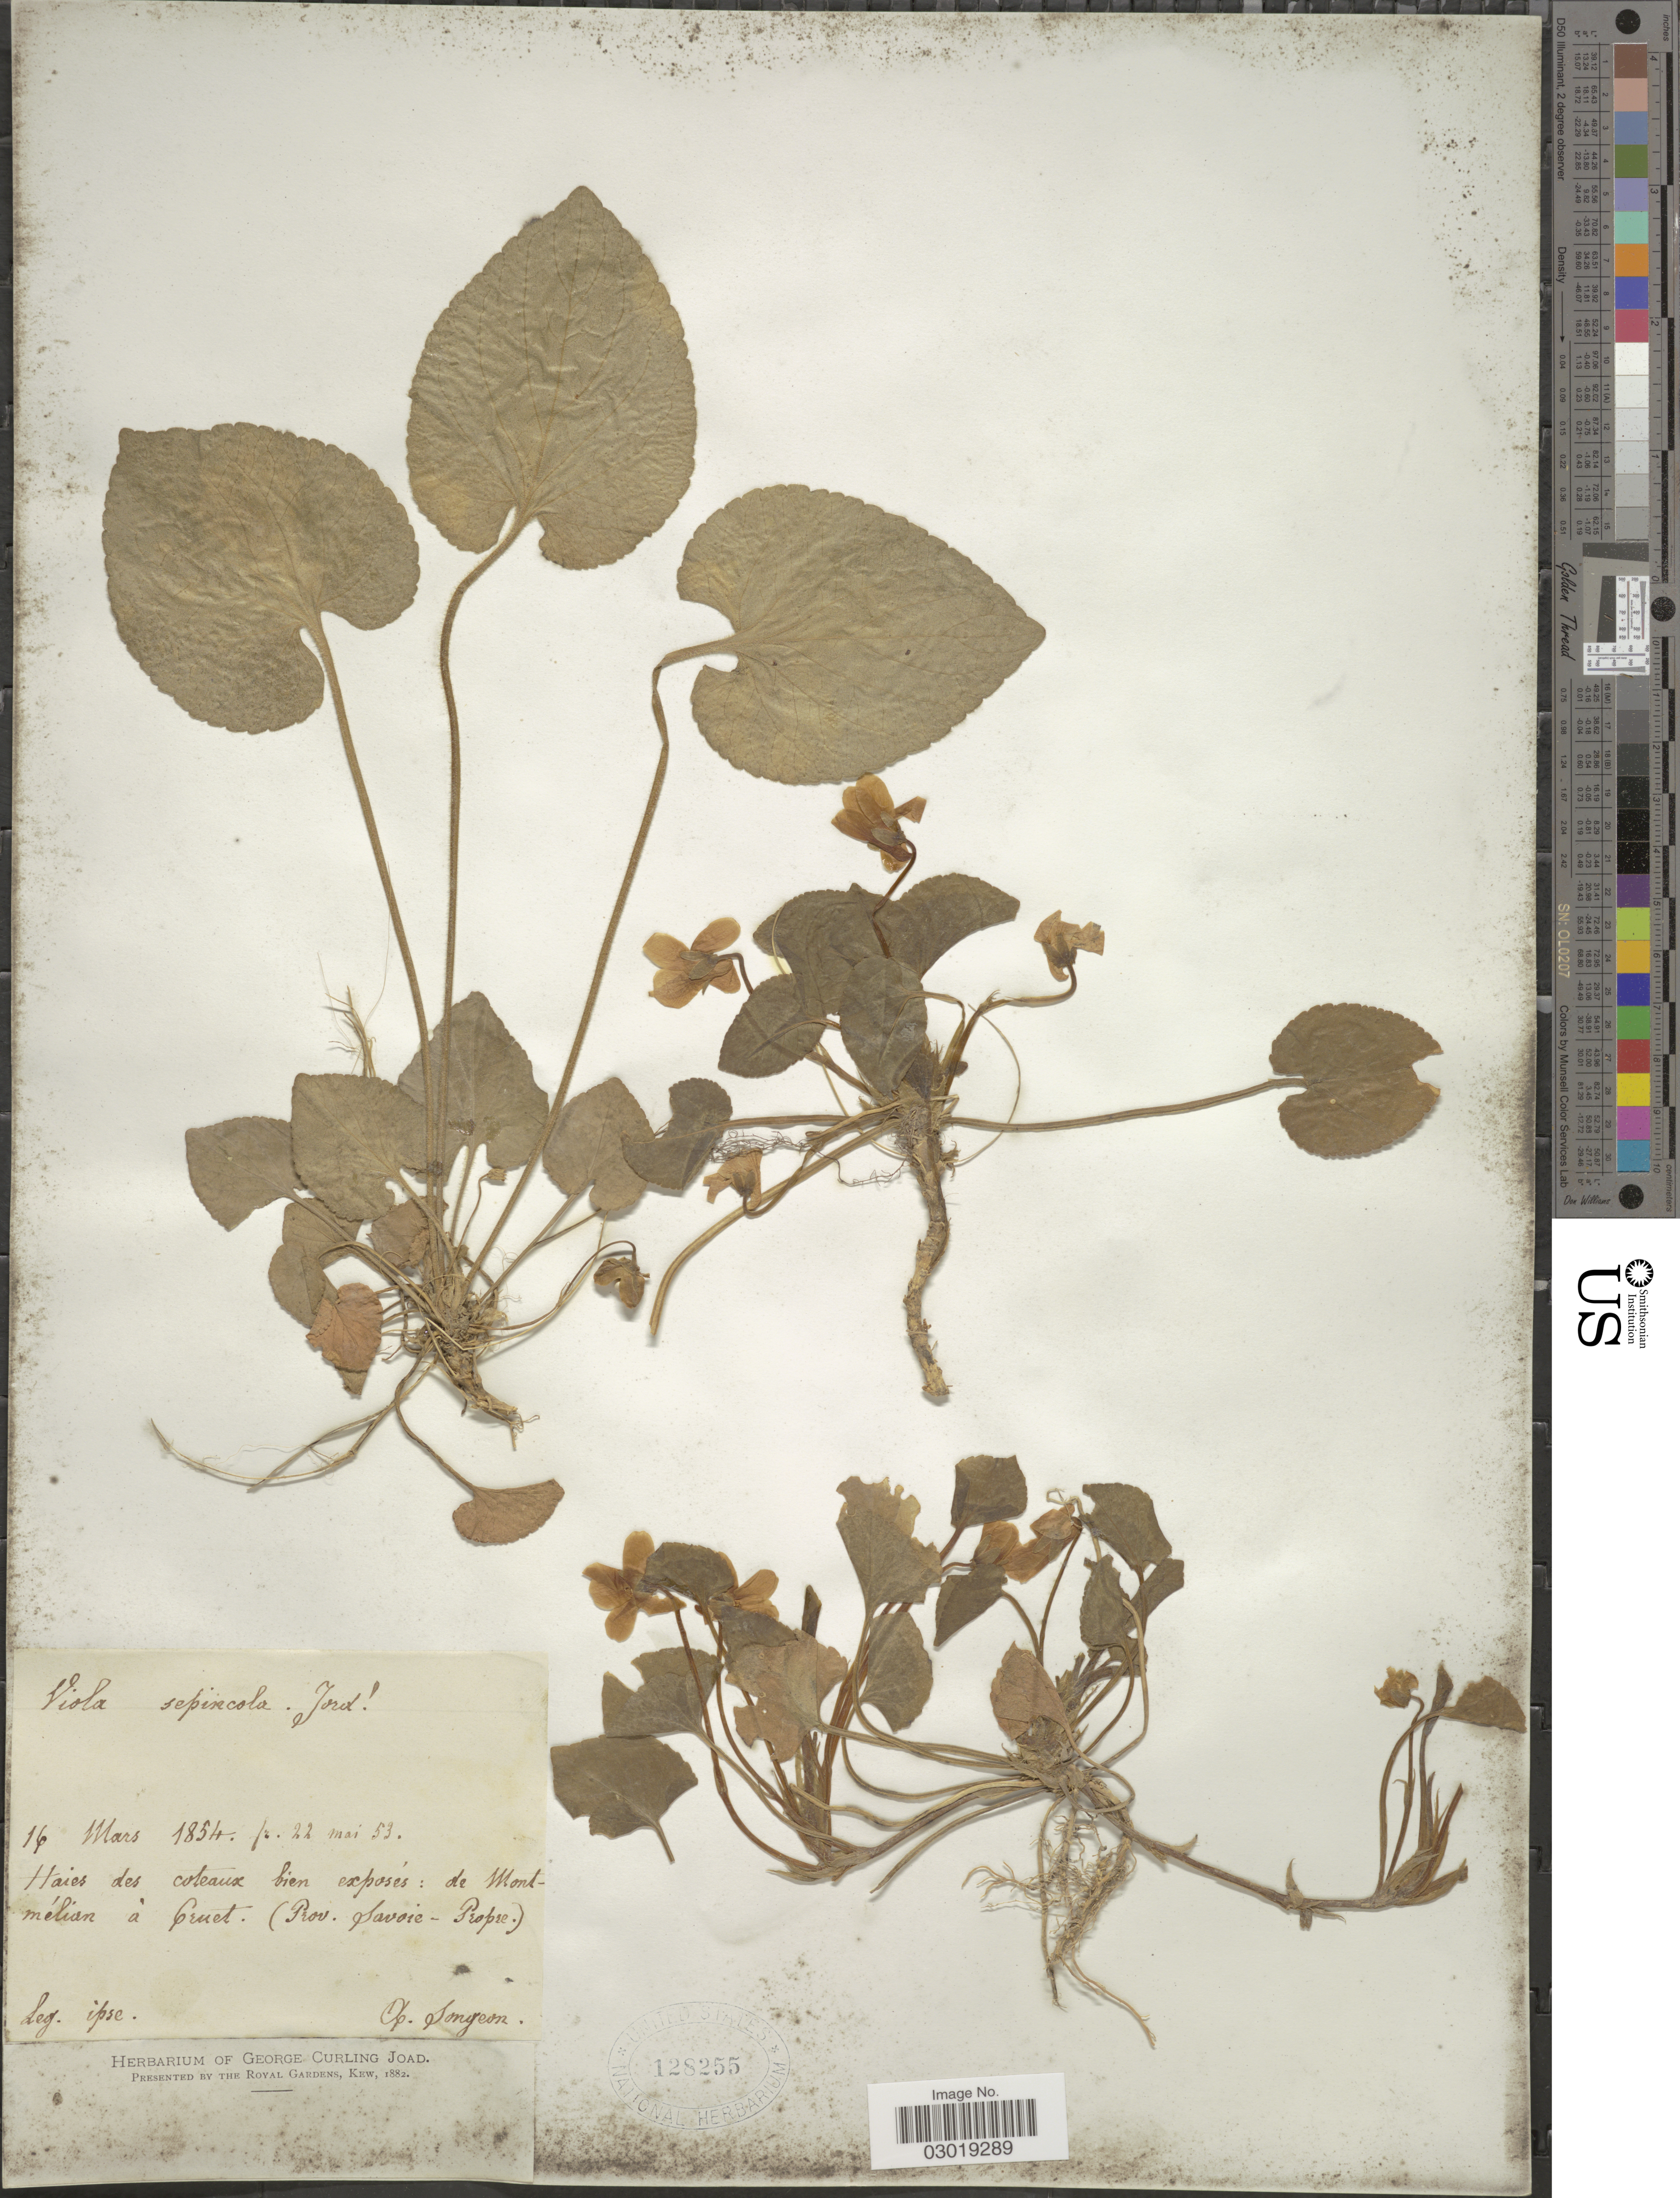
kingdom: Plantae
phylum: Tracheophyta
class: Magnoliopsida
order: Malpighiales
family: Violaceae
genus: Viola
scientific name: Viola sepincola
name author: Jord.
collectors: A. Songeon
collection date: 1853-05-22/1854-03-16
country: France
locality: Haies des coteaux bien exposés: de Montmélian á Cruet (Prov. Savoie-Propre).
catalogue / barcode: US 128255